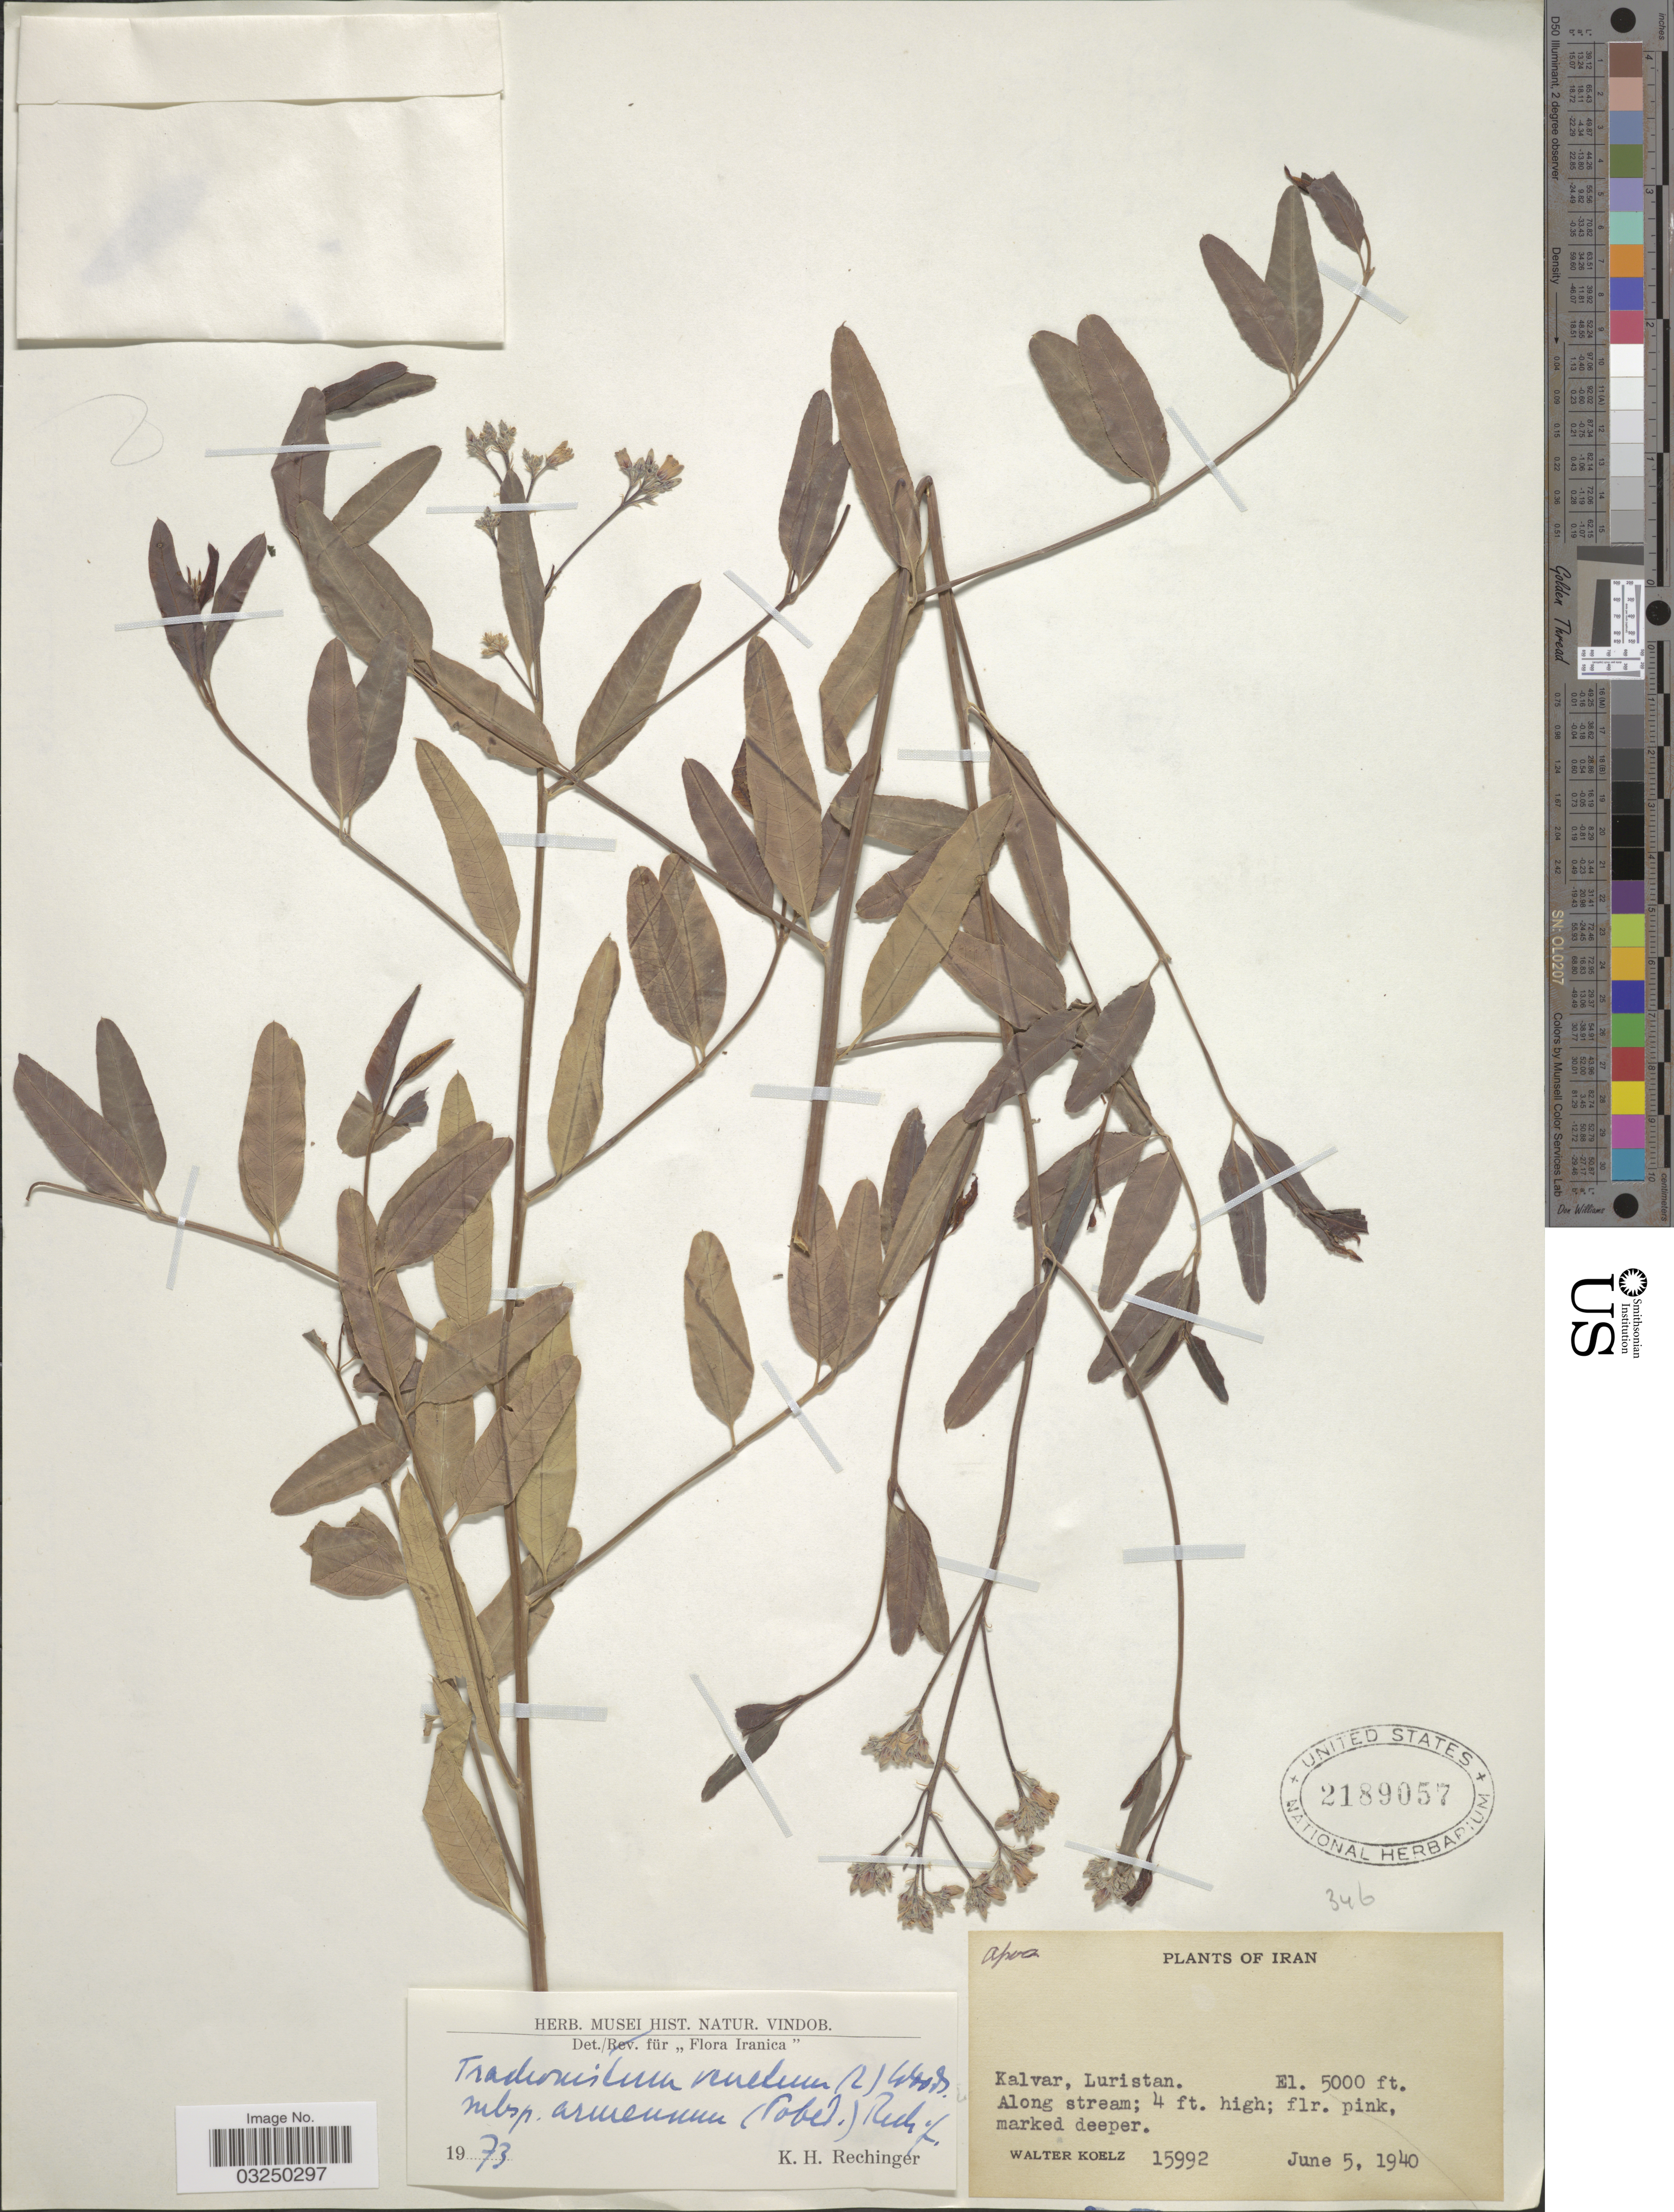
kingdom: Plantae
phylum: Tracheophyta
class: Magnoliopsida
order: Gentianales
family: Apocynaceae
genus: Trachomitum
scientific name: Trachomitum venetum subsp. armenum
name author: (Pobed.) Rech. f.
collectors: W. N. Koelz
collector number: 15992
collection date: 1940-06-05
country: Iran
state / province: Lorestan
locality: Kalvar, Luristan.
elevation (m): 1524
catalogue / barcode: US 2189057